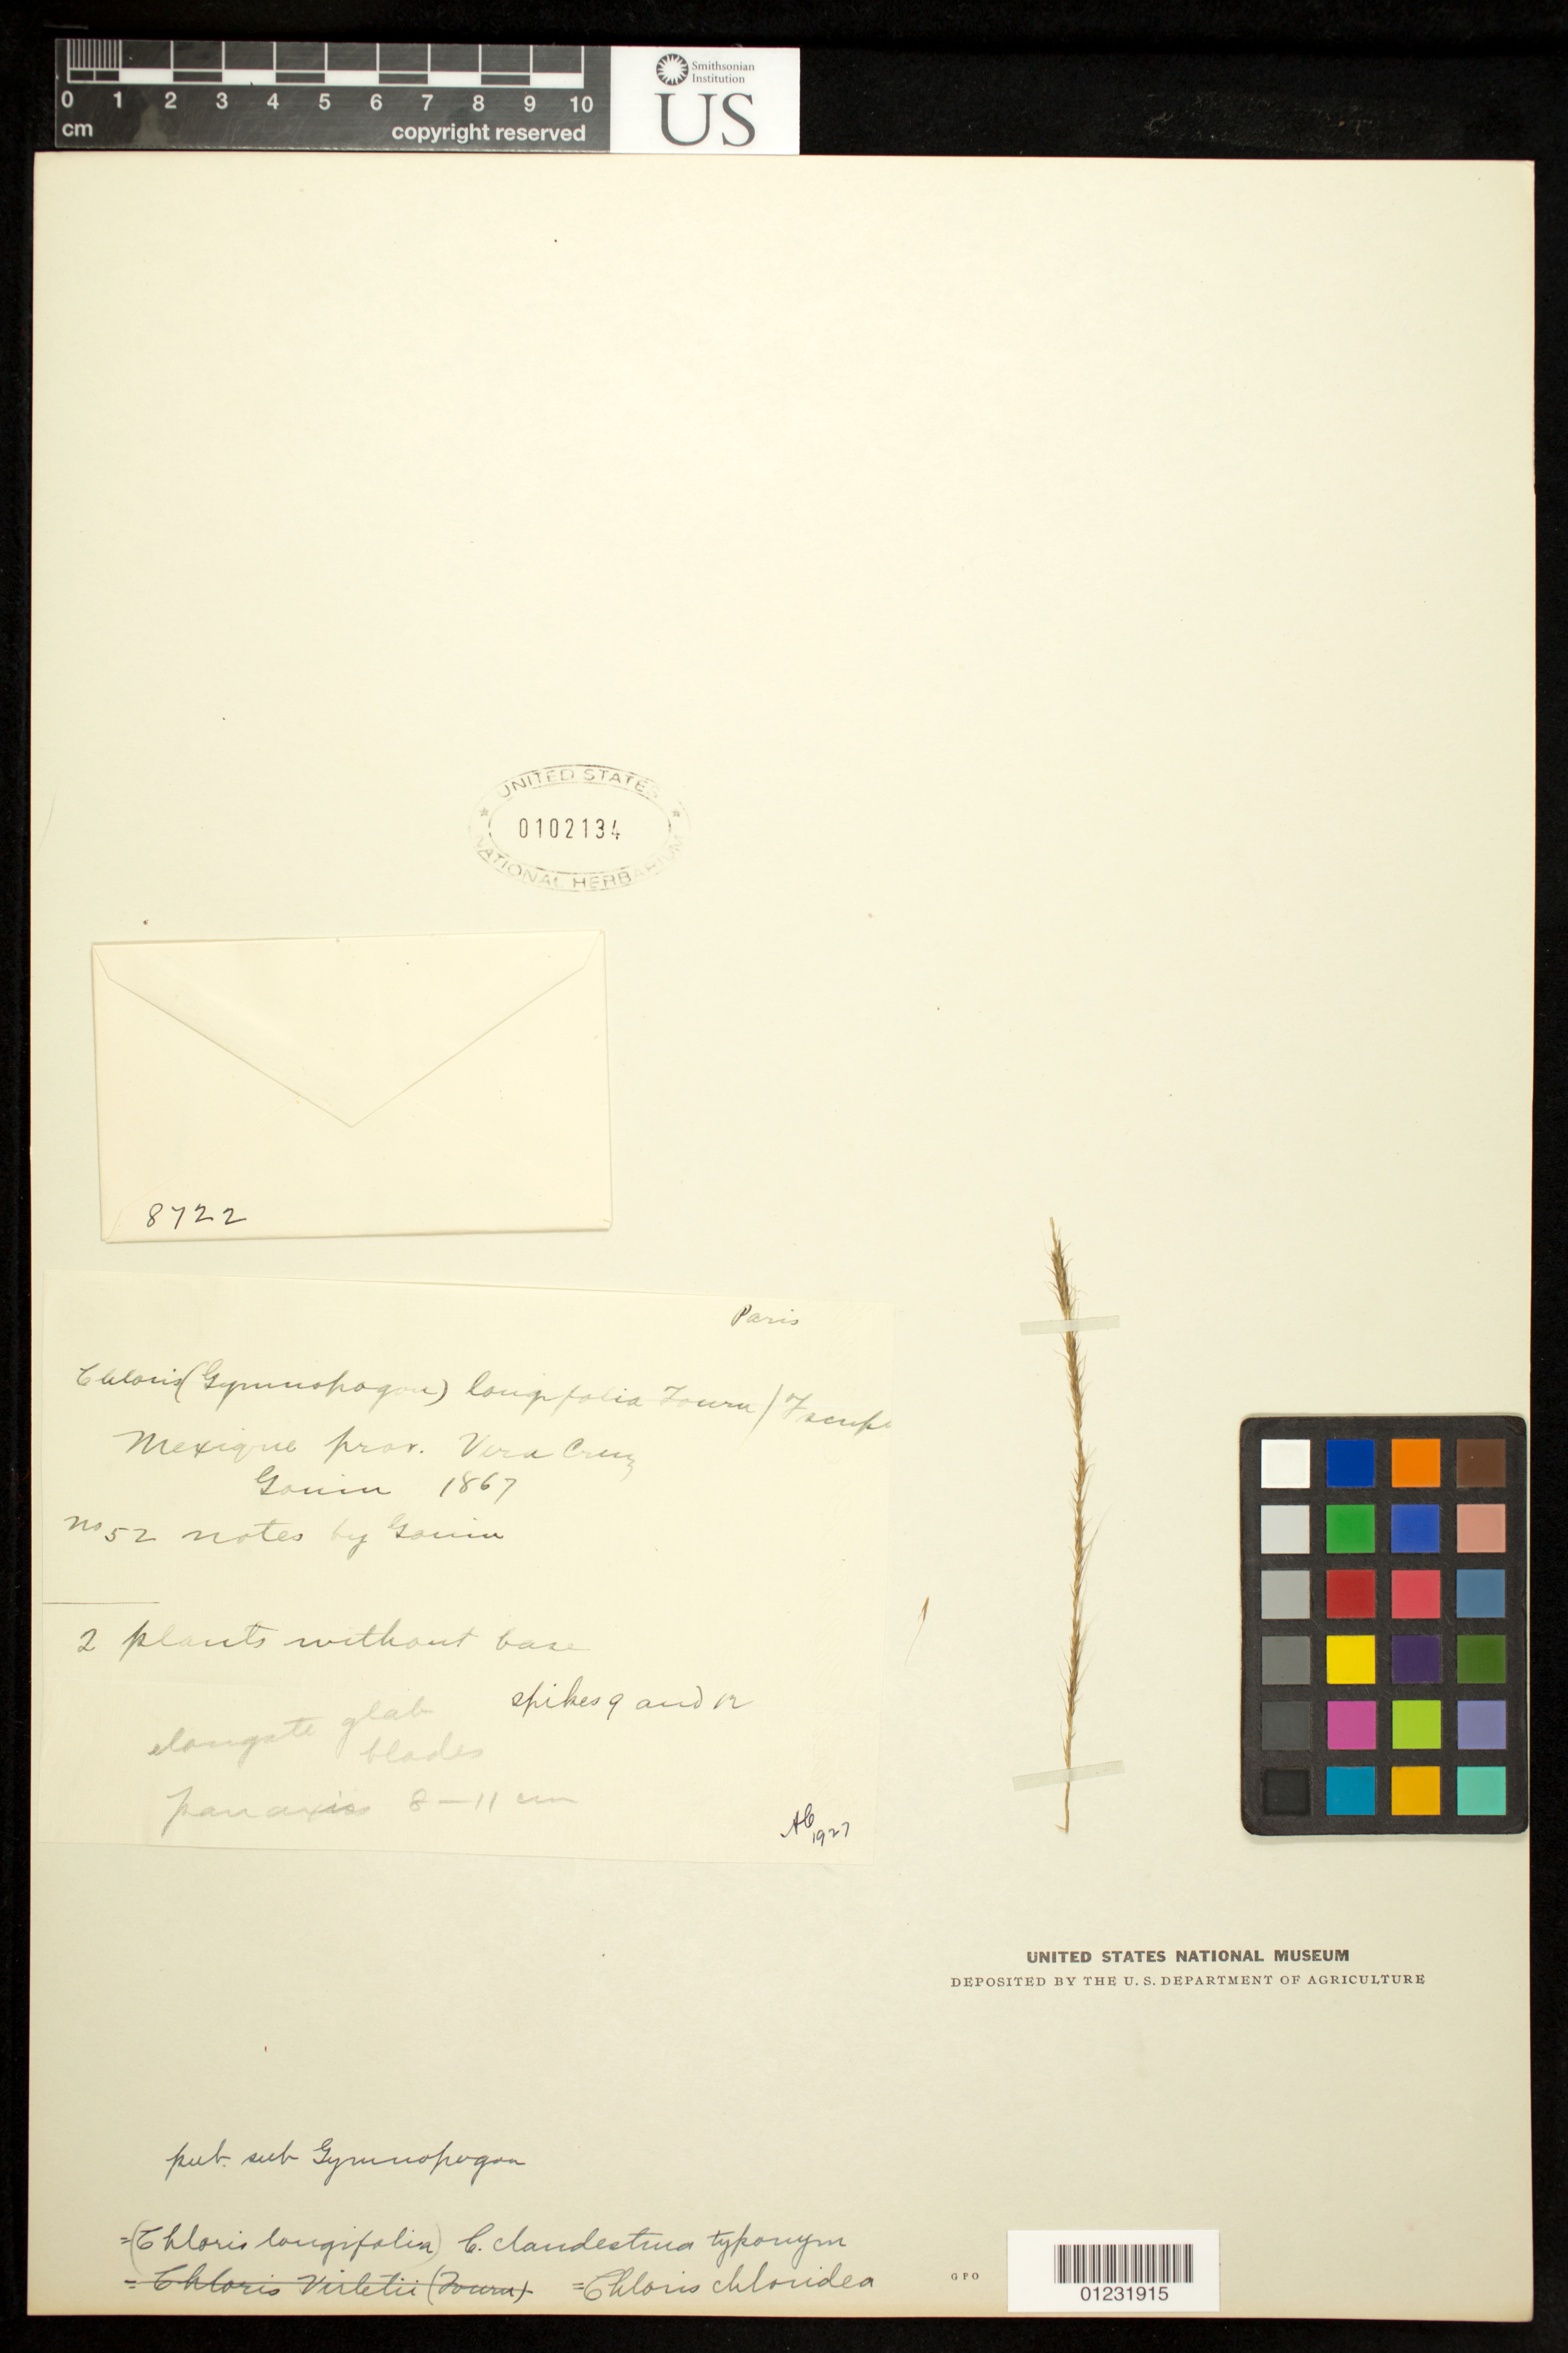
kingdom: Plantae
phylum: Tracheophyta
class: Liliopsida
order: Poales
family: Poaceae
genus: Gymnopogon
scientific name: Gymnopogon longifolius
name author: E. Fourn.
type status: Isotype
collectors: F. M. G. Gouin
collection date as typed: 1867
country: Mexico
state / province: Veracruz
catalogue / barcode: US 102134